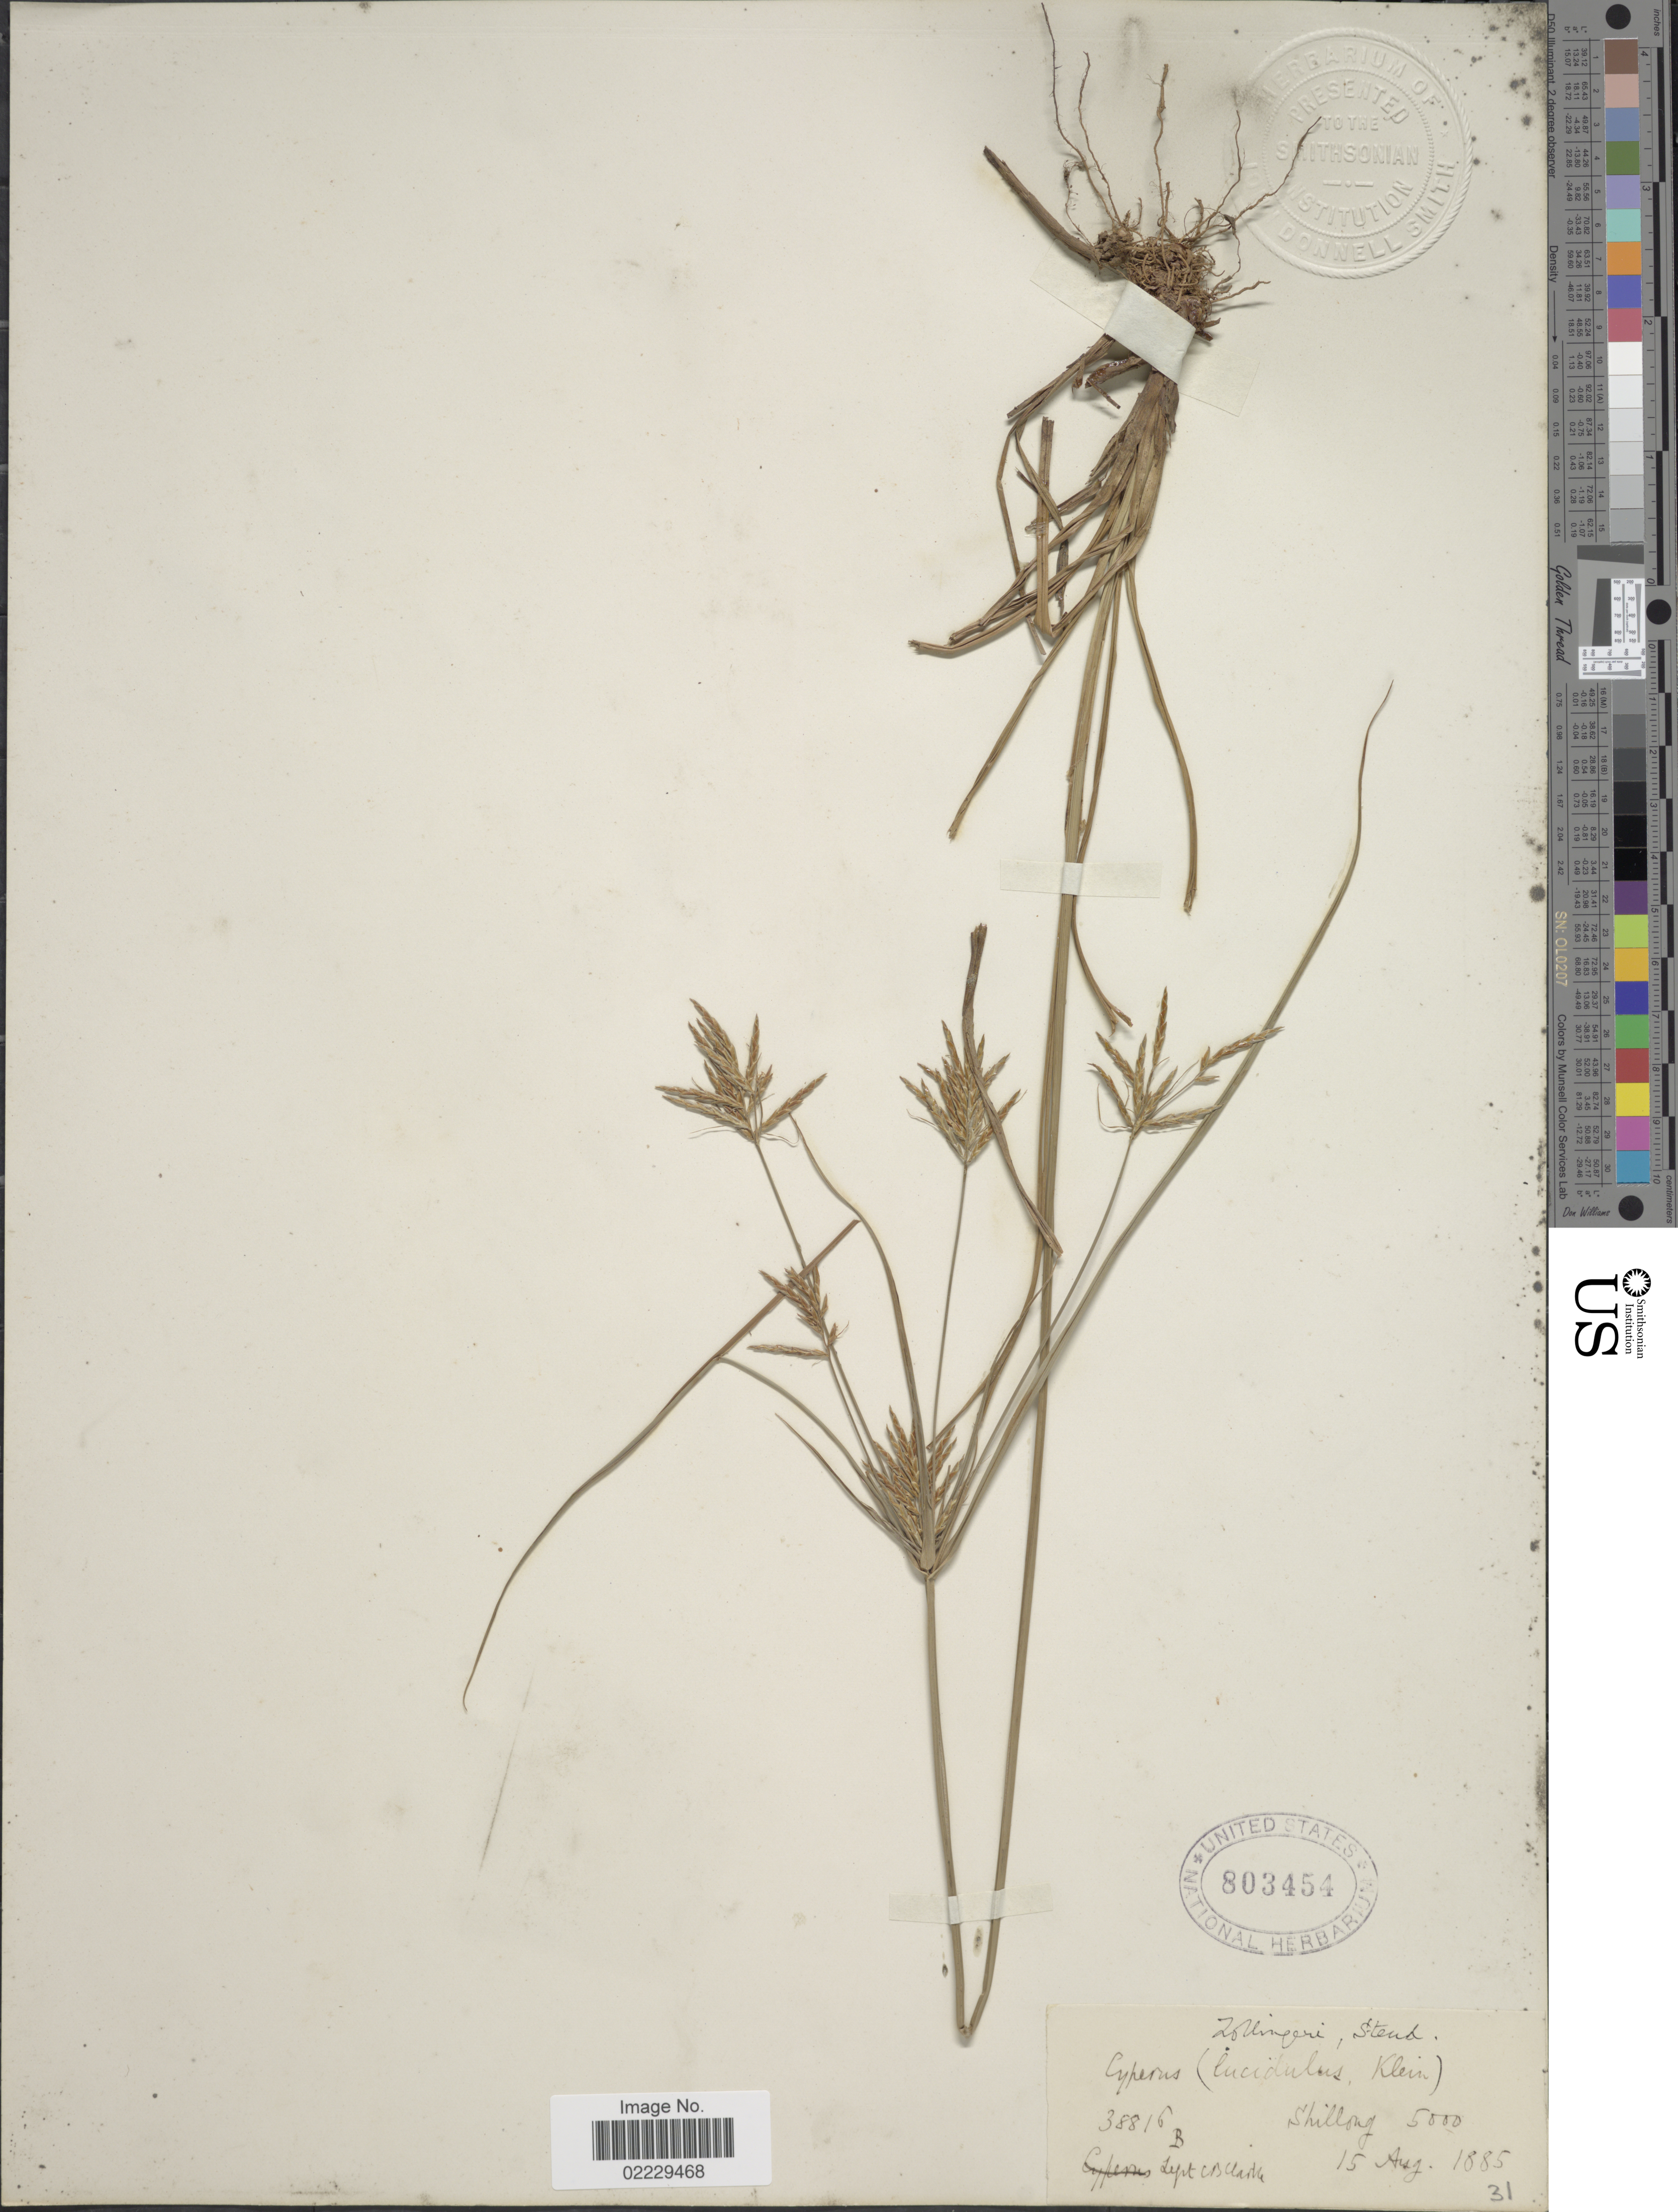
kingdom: Plantae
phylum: Tracheophyta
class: Liliopsida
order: Poales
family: Cyperaceae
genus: Cyperus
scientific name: Cyperus tenuiculmis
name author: Boeckeler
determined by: Strong, Mark T., (BOT), Smithsonian Institution - National Museum of Natural History (UNITED STATES)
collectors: C. B. Clarke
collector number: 38816B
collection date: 1885-08-15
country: India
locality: Shillong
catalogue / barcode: US 803454